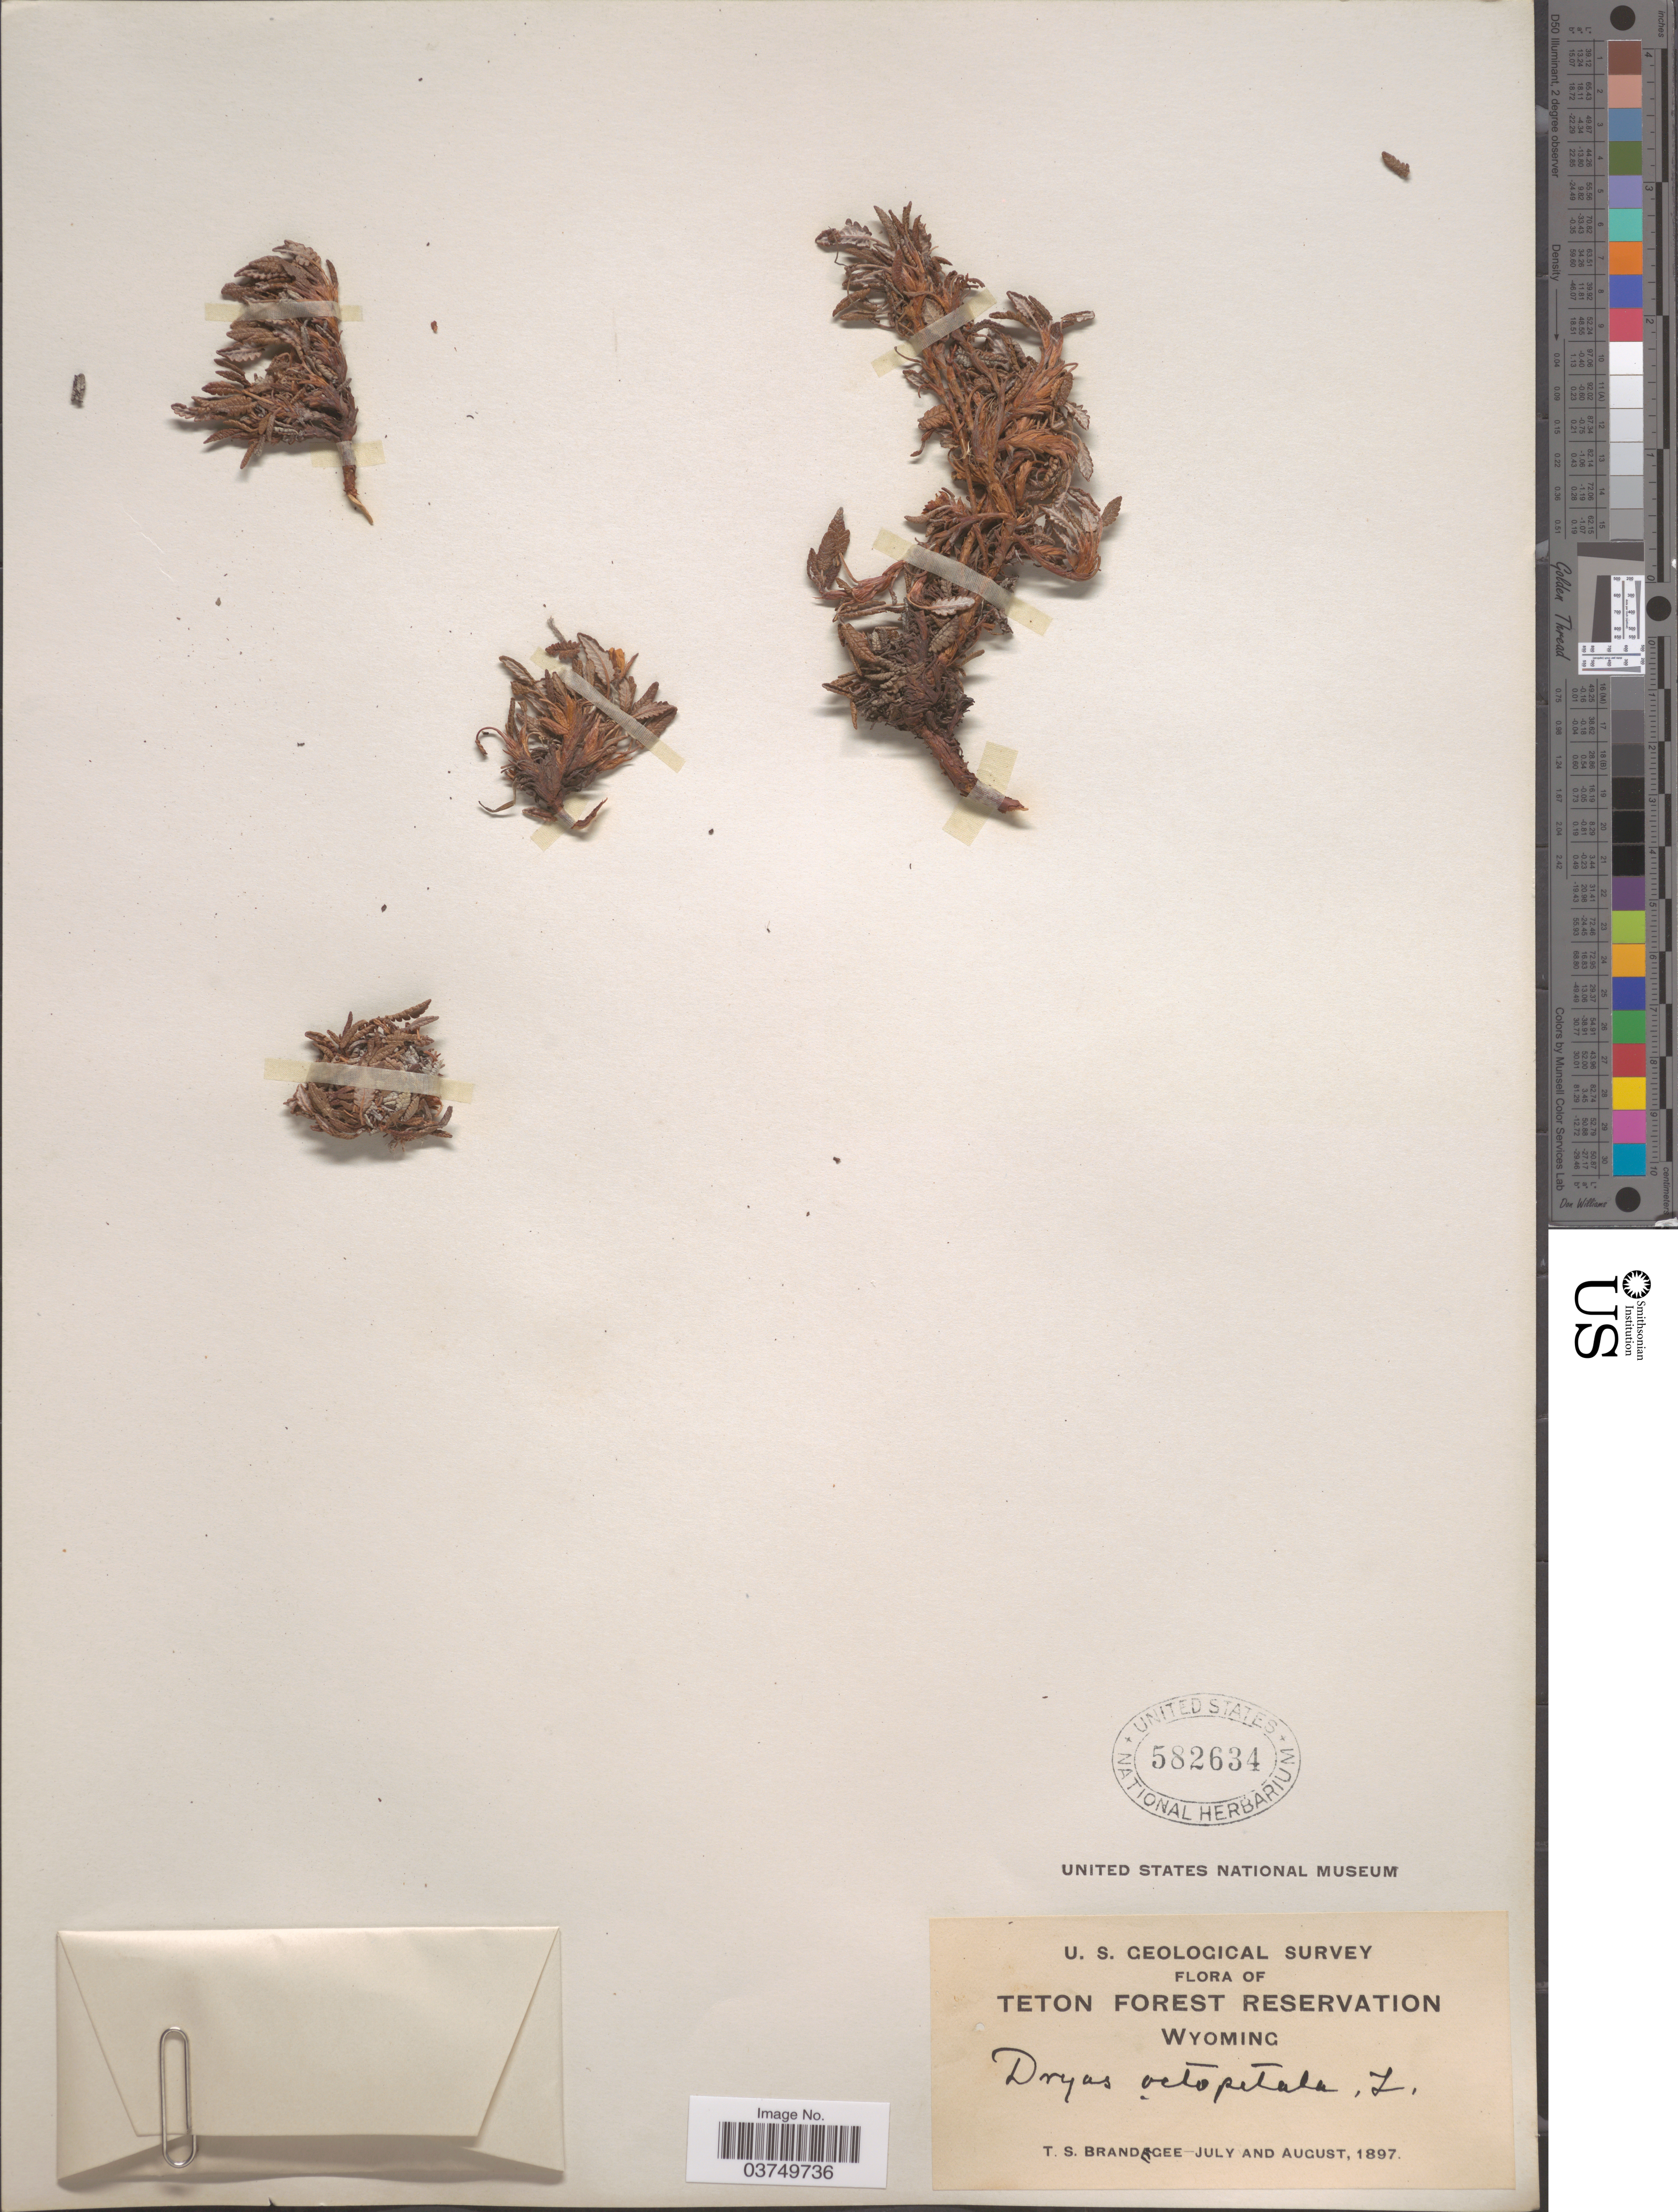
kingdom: Plantae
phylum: Tracheophyta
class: Magnoliopsida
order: Rosales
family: Rosaceae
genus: Dryas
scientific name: Dryas octopetala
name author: L.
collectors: T. S. Brandegee (herbarium)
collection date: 1897-07/1897-08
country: United States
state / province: Wyoming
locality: Teton Forest Reservation.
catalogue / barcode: US 582634